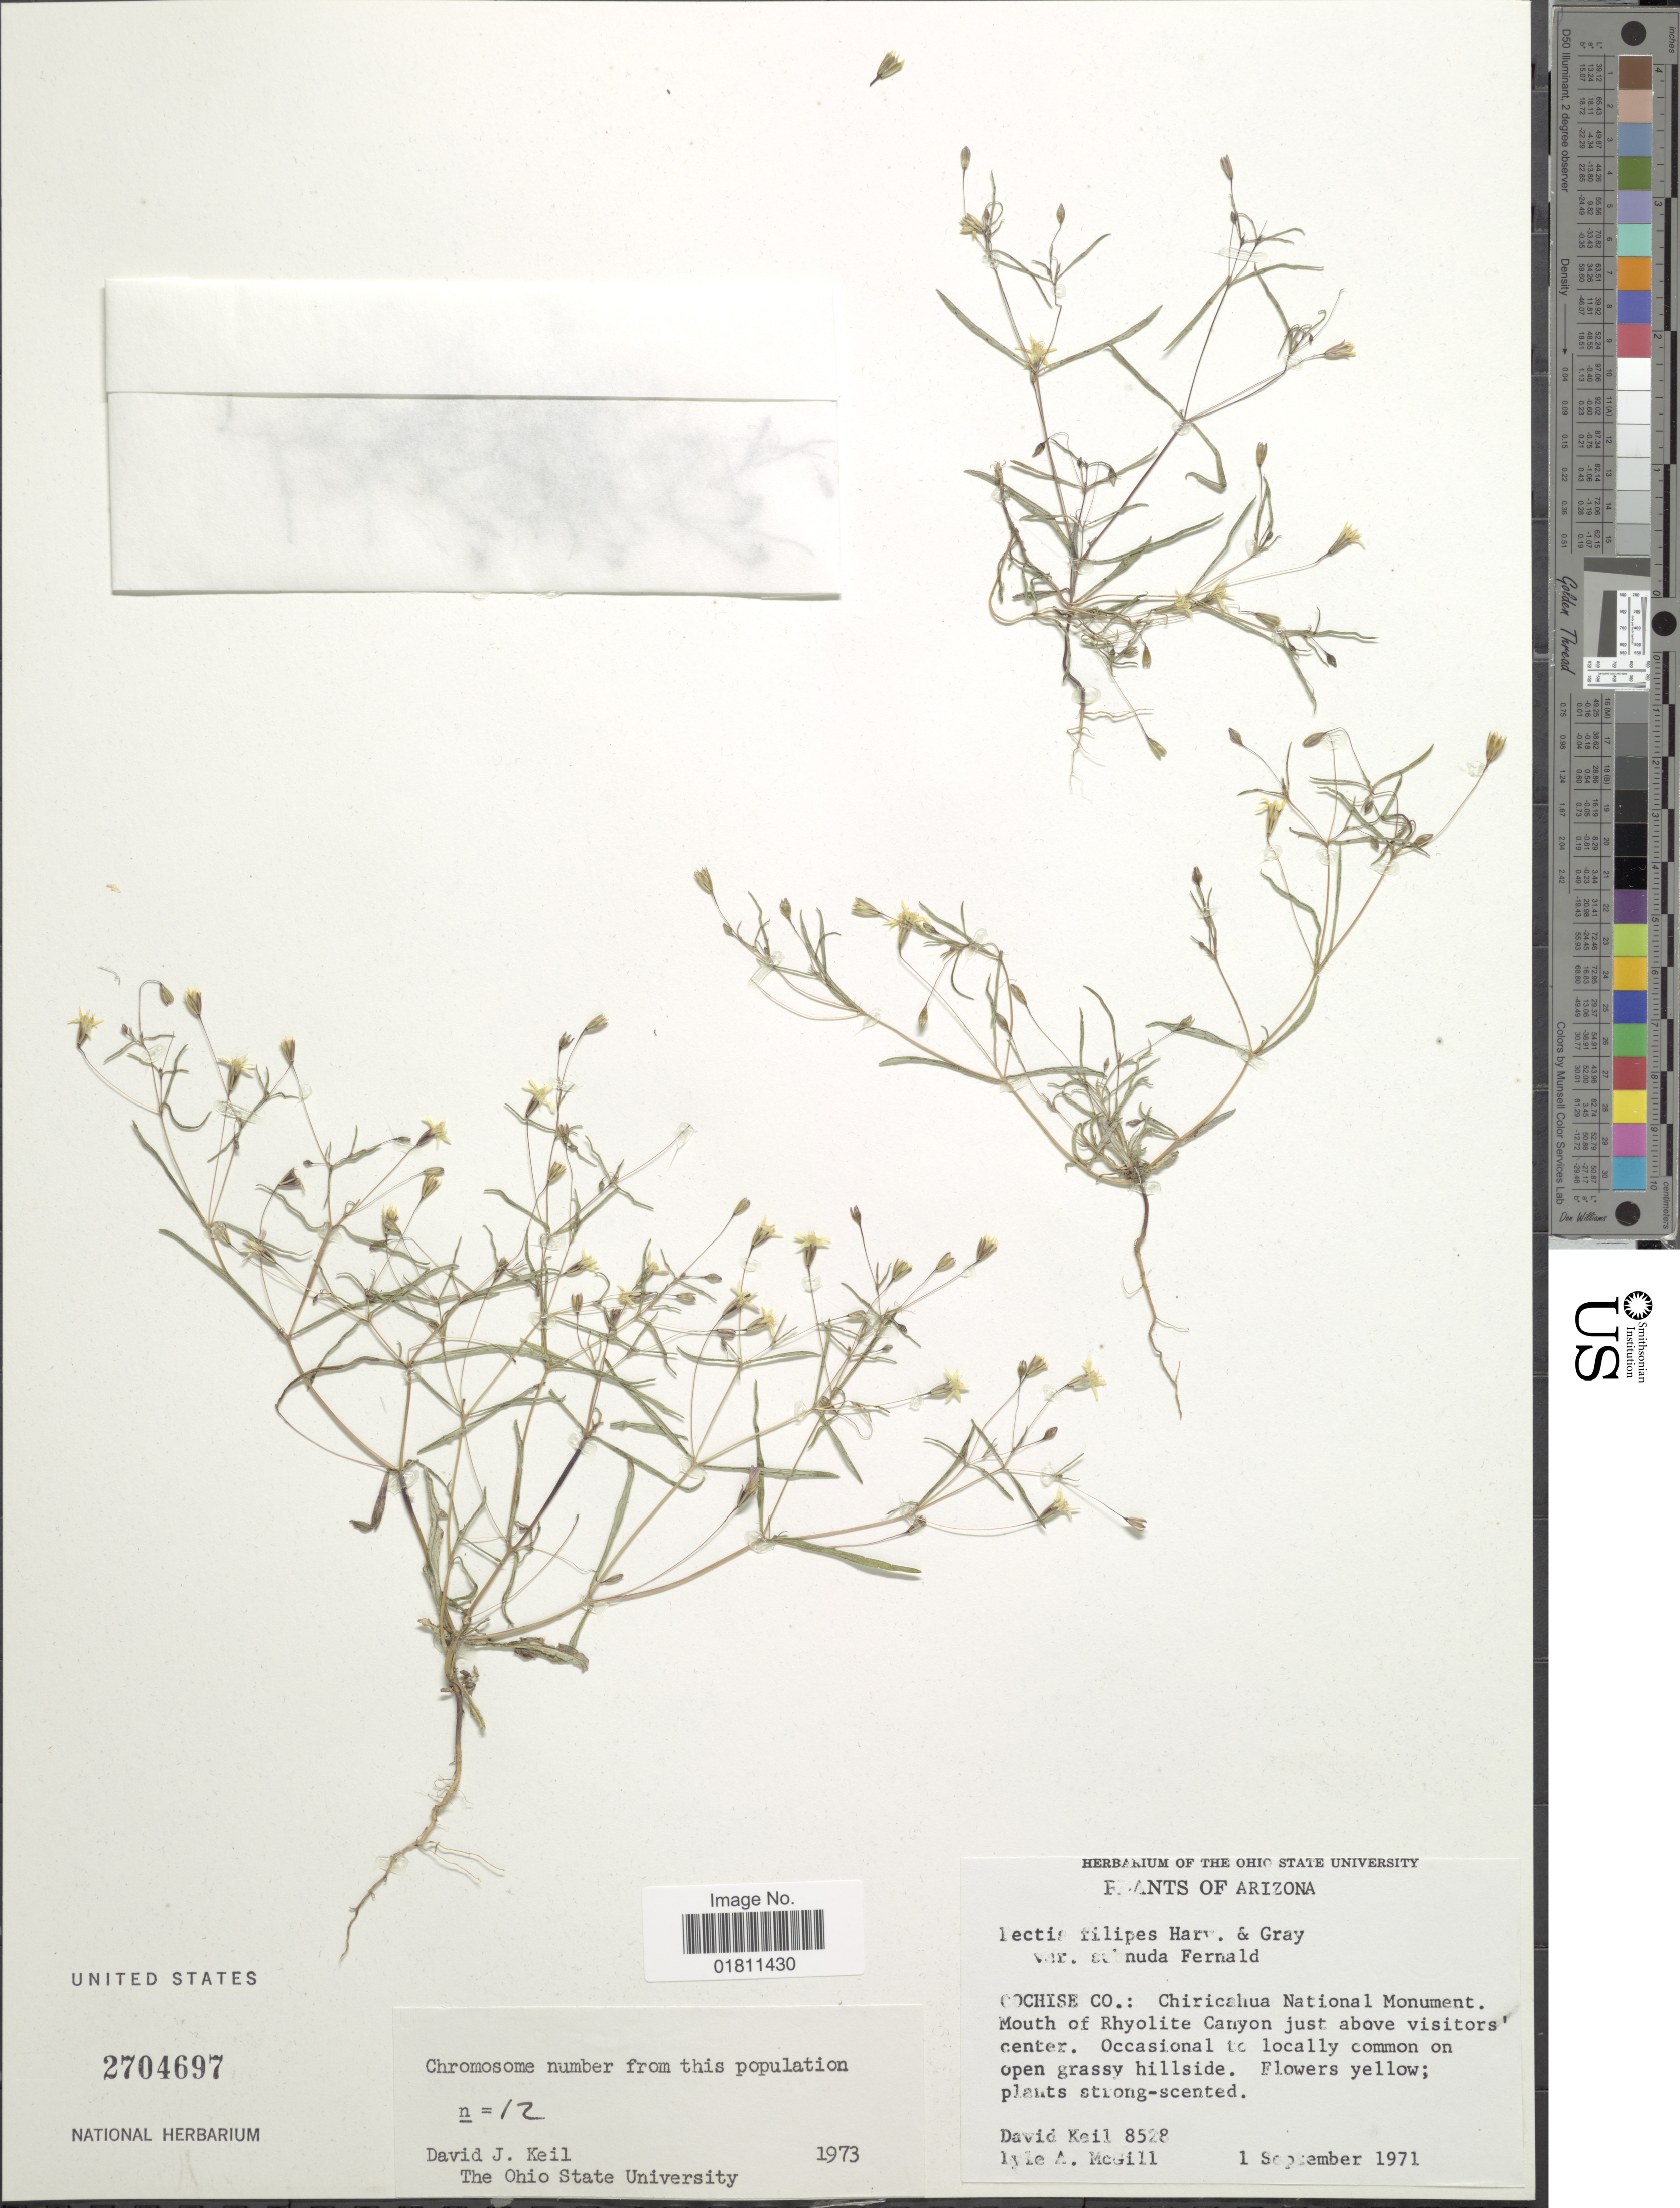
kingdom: Plantae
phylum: Tracheophyta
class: Magnoliopsida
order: Asterales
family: Asteraceae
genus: Pectis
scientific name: Pectis filipes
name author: Harv. & A. Gray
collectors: D. J. Keil & L. McGill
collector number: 8528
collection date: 1971-09-01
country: United States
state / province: Arizona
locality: Arizona. Cochise Co.: Chiricahua National Monument. Mouth of Rhyolite Canyon just above visitors' center.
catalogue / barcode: US 2704697